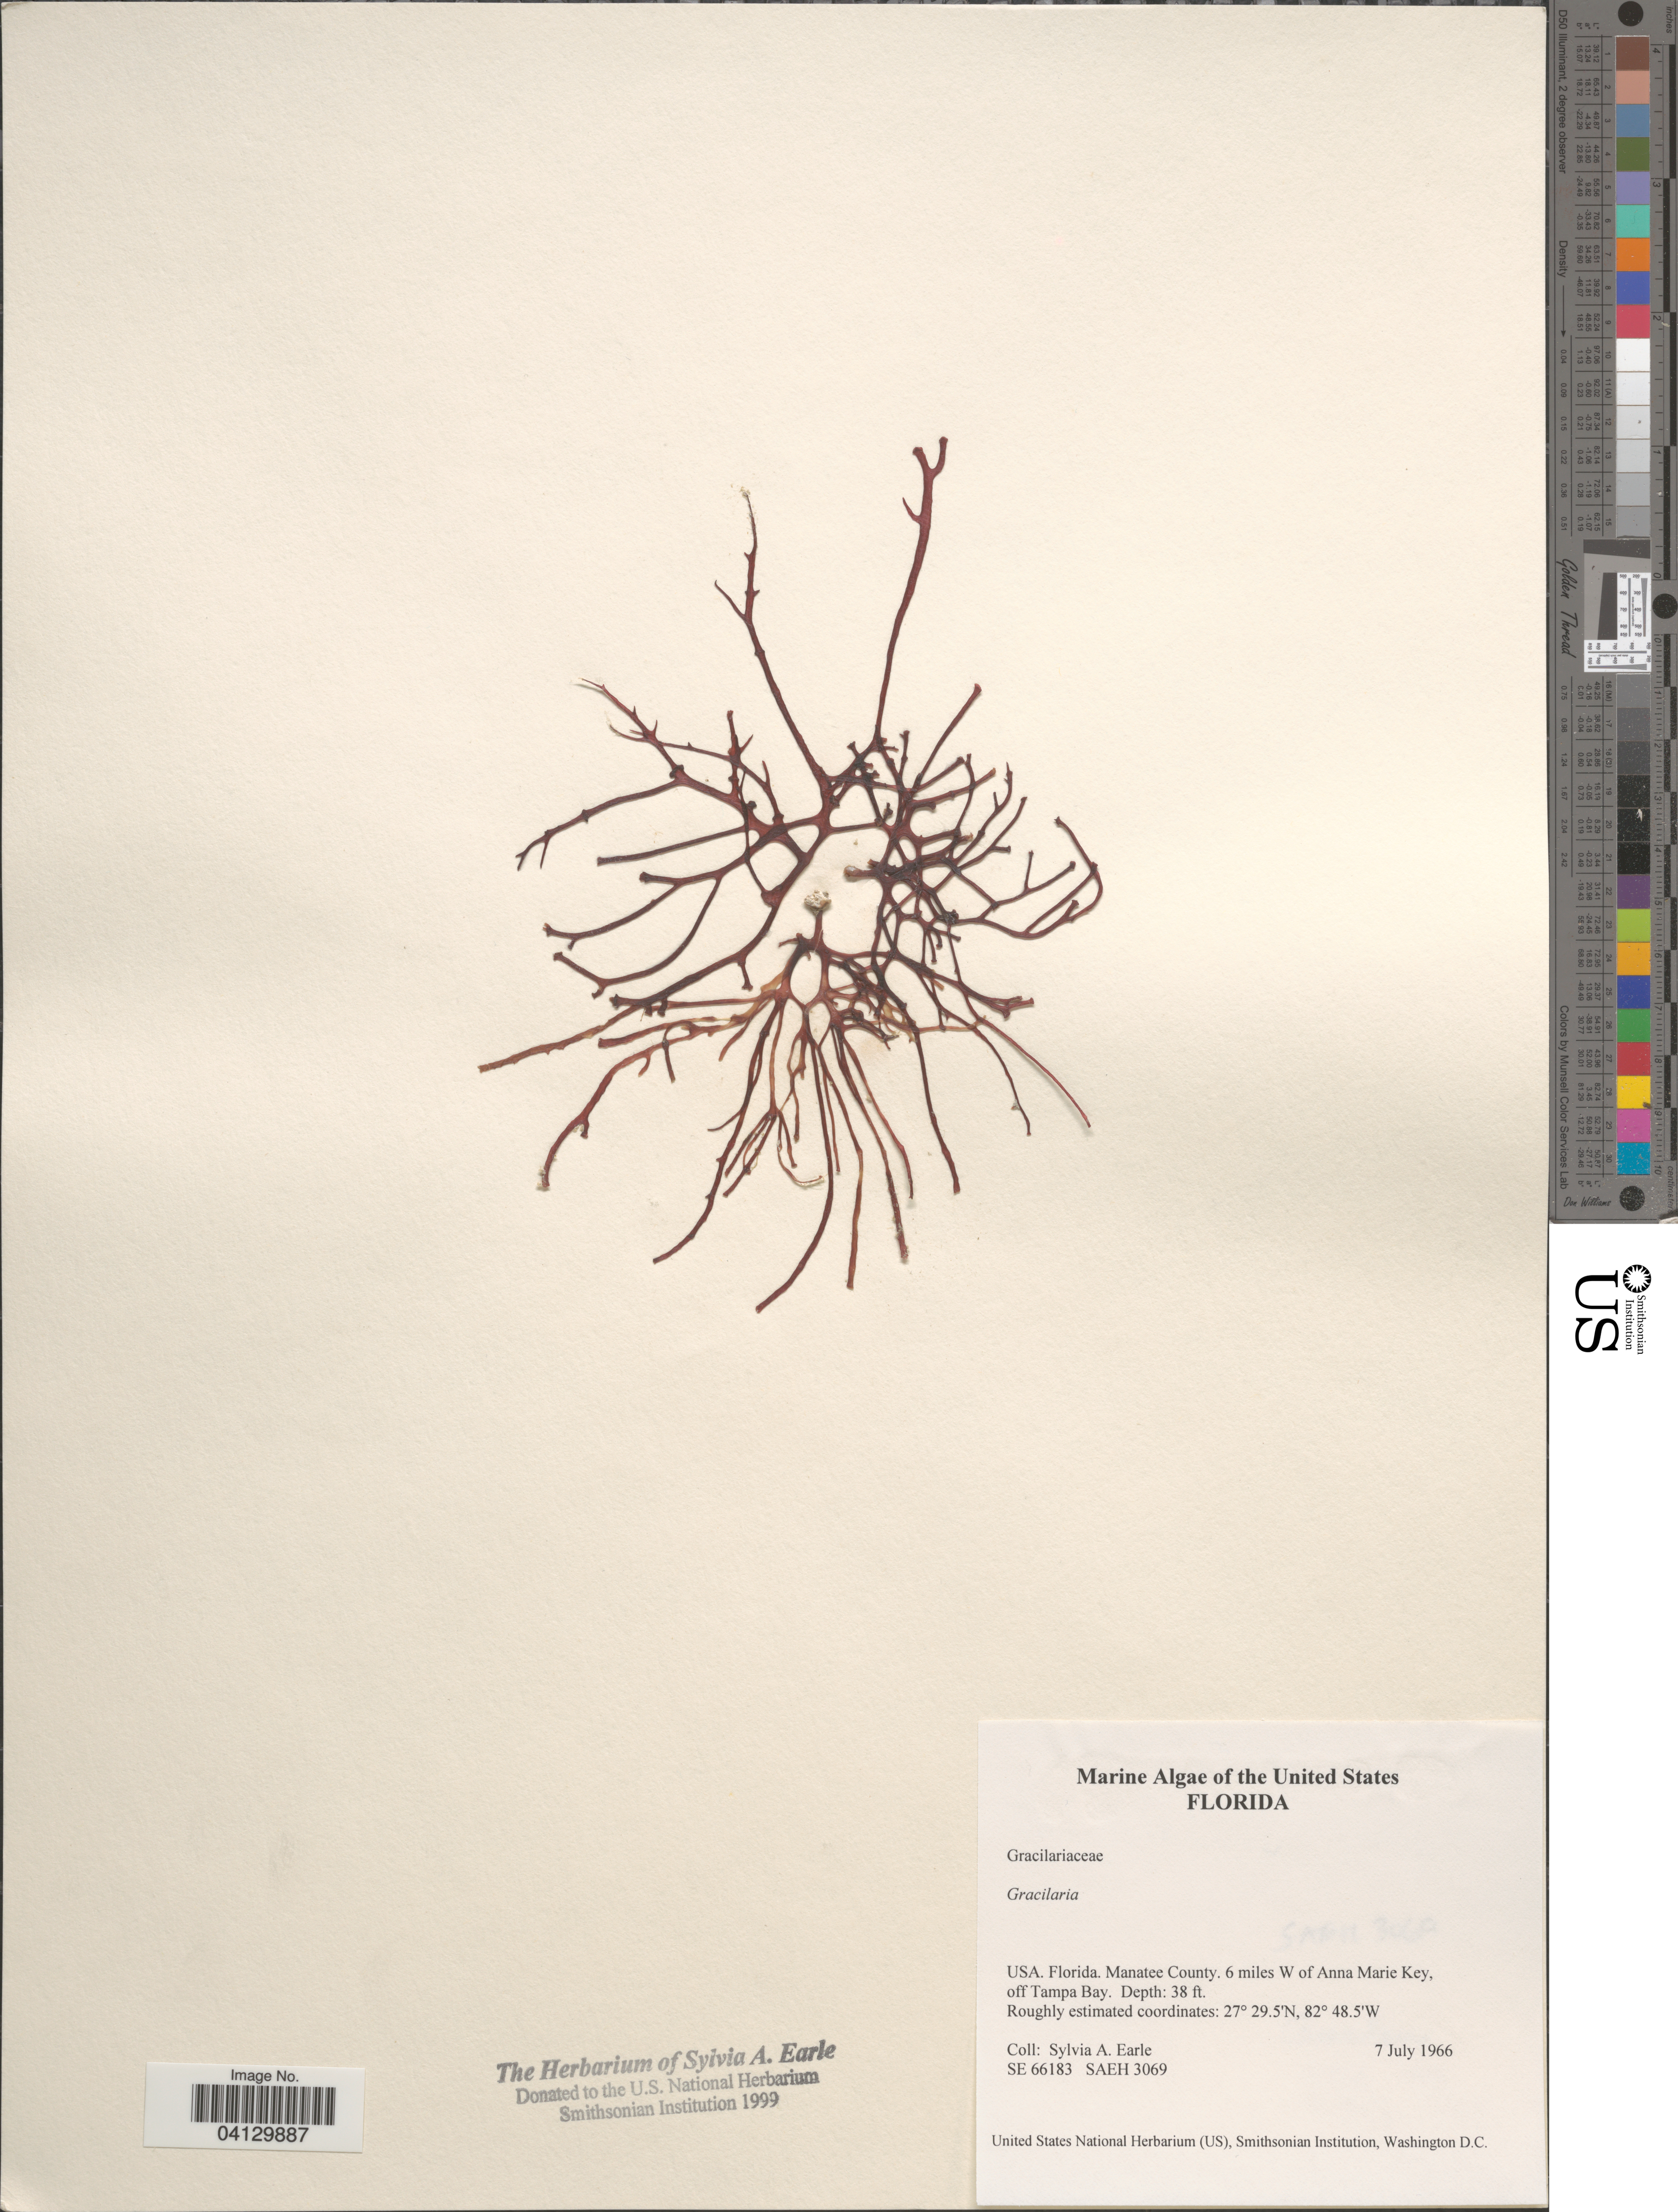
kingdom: Plantae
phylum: Rhodophyta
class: Florideophyceae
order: Gracilariales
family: Gracilariaceae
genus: Gracilaria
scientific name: Gracilaria sp.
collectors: S. A. Earle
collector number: SE66183/SAEH3069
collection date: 1966-07-07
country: United States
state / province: Florida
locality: Manatee County. 6 miles W of Anna Marie Key, off Tampa Bay.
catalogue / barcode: US 328702